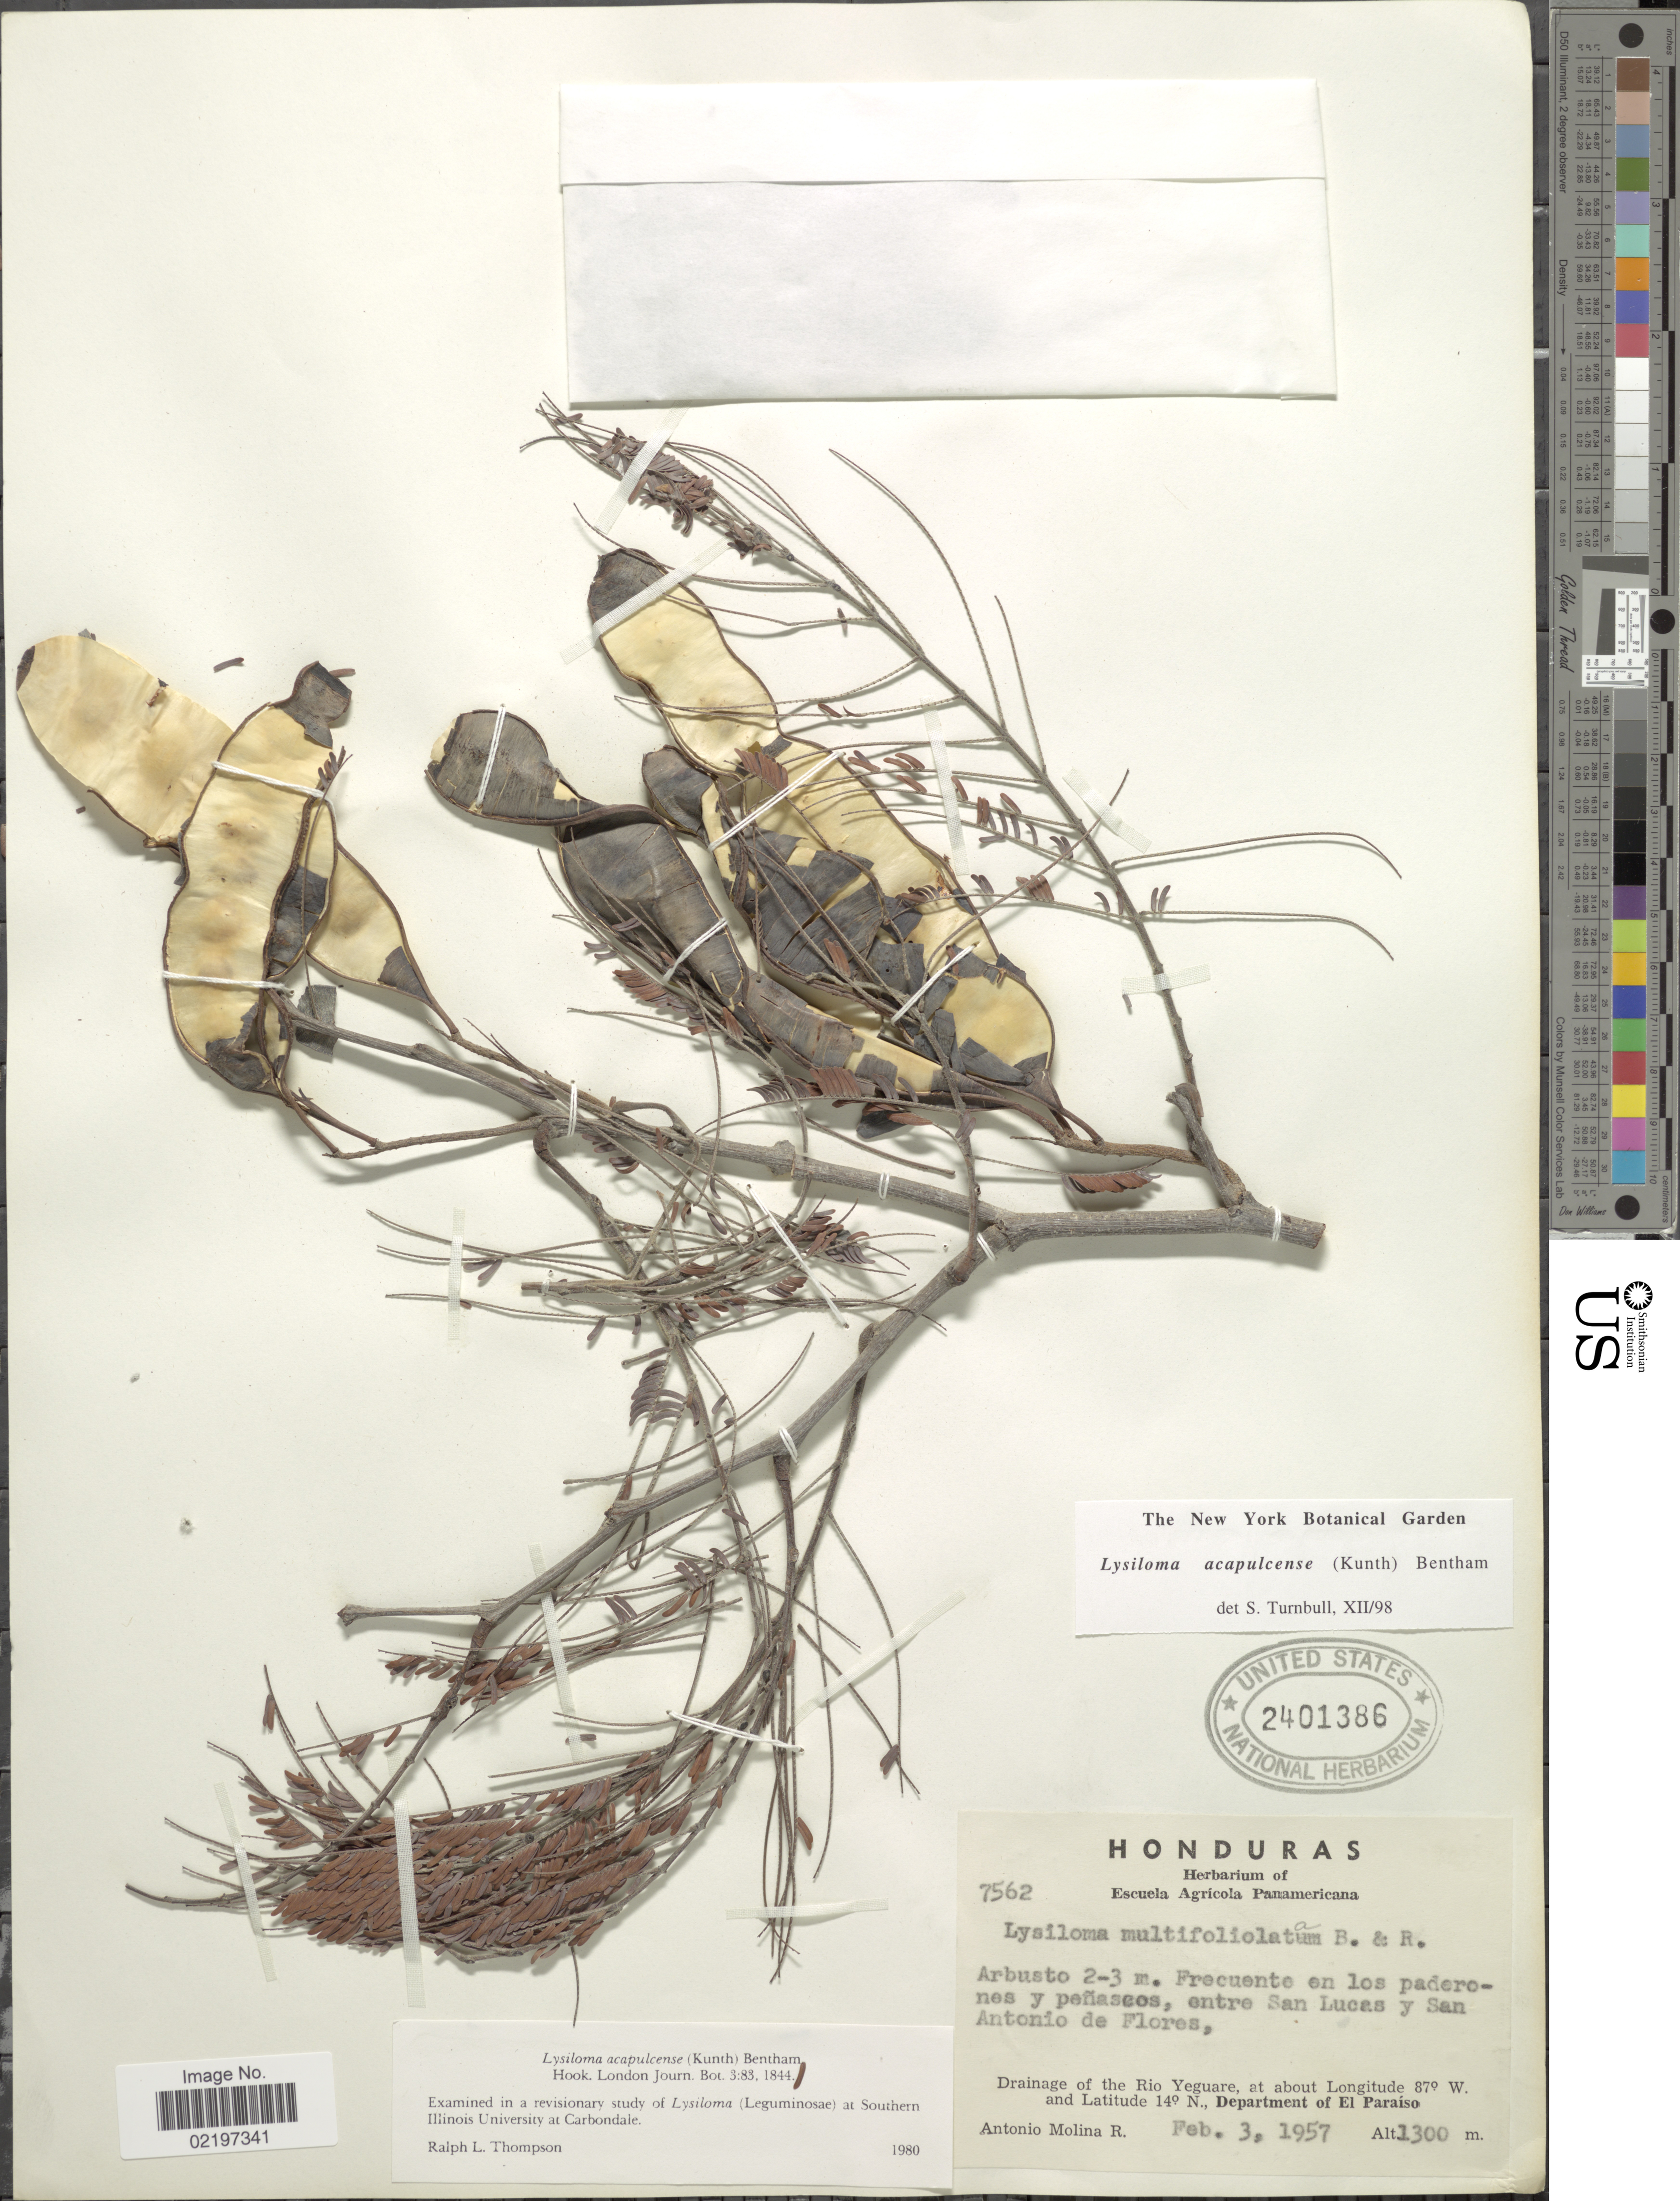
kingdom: Plantae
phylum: Tracheophyta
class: Magnoliopsida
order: Fabales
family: Fabaceae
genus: Lysiloma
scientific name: Lysiloma acapulcense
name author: (Kunth) Benth.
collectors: A. Molina R.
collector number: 7562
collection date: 1957-02-03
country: Honduras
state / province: El Paraíso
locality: Drainage of the Rio Yeguare, Department of El Paraiso, entre San Lucas y San Antonio de Flores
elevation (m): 1300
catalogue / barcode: US 2401386